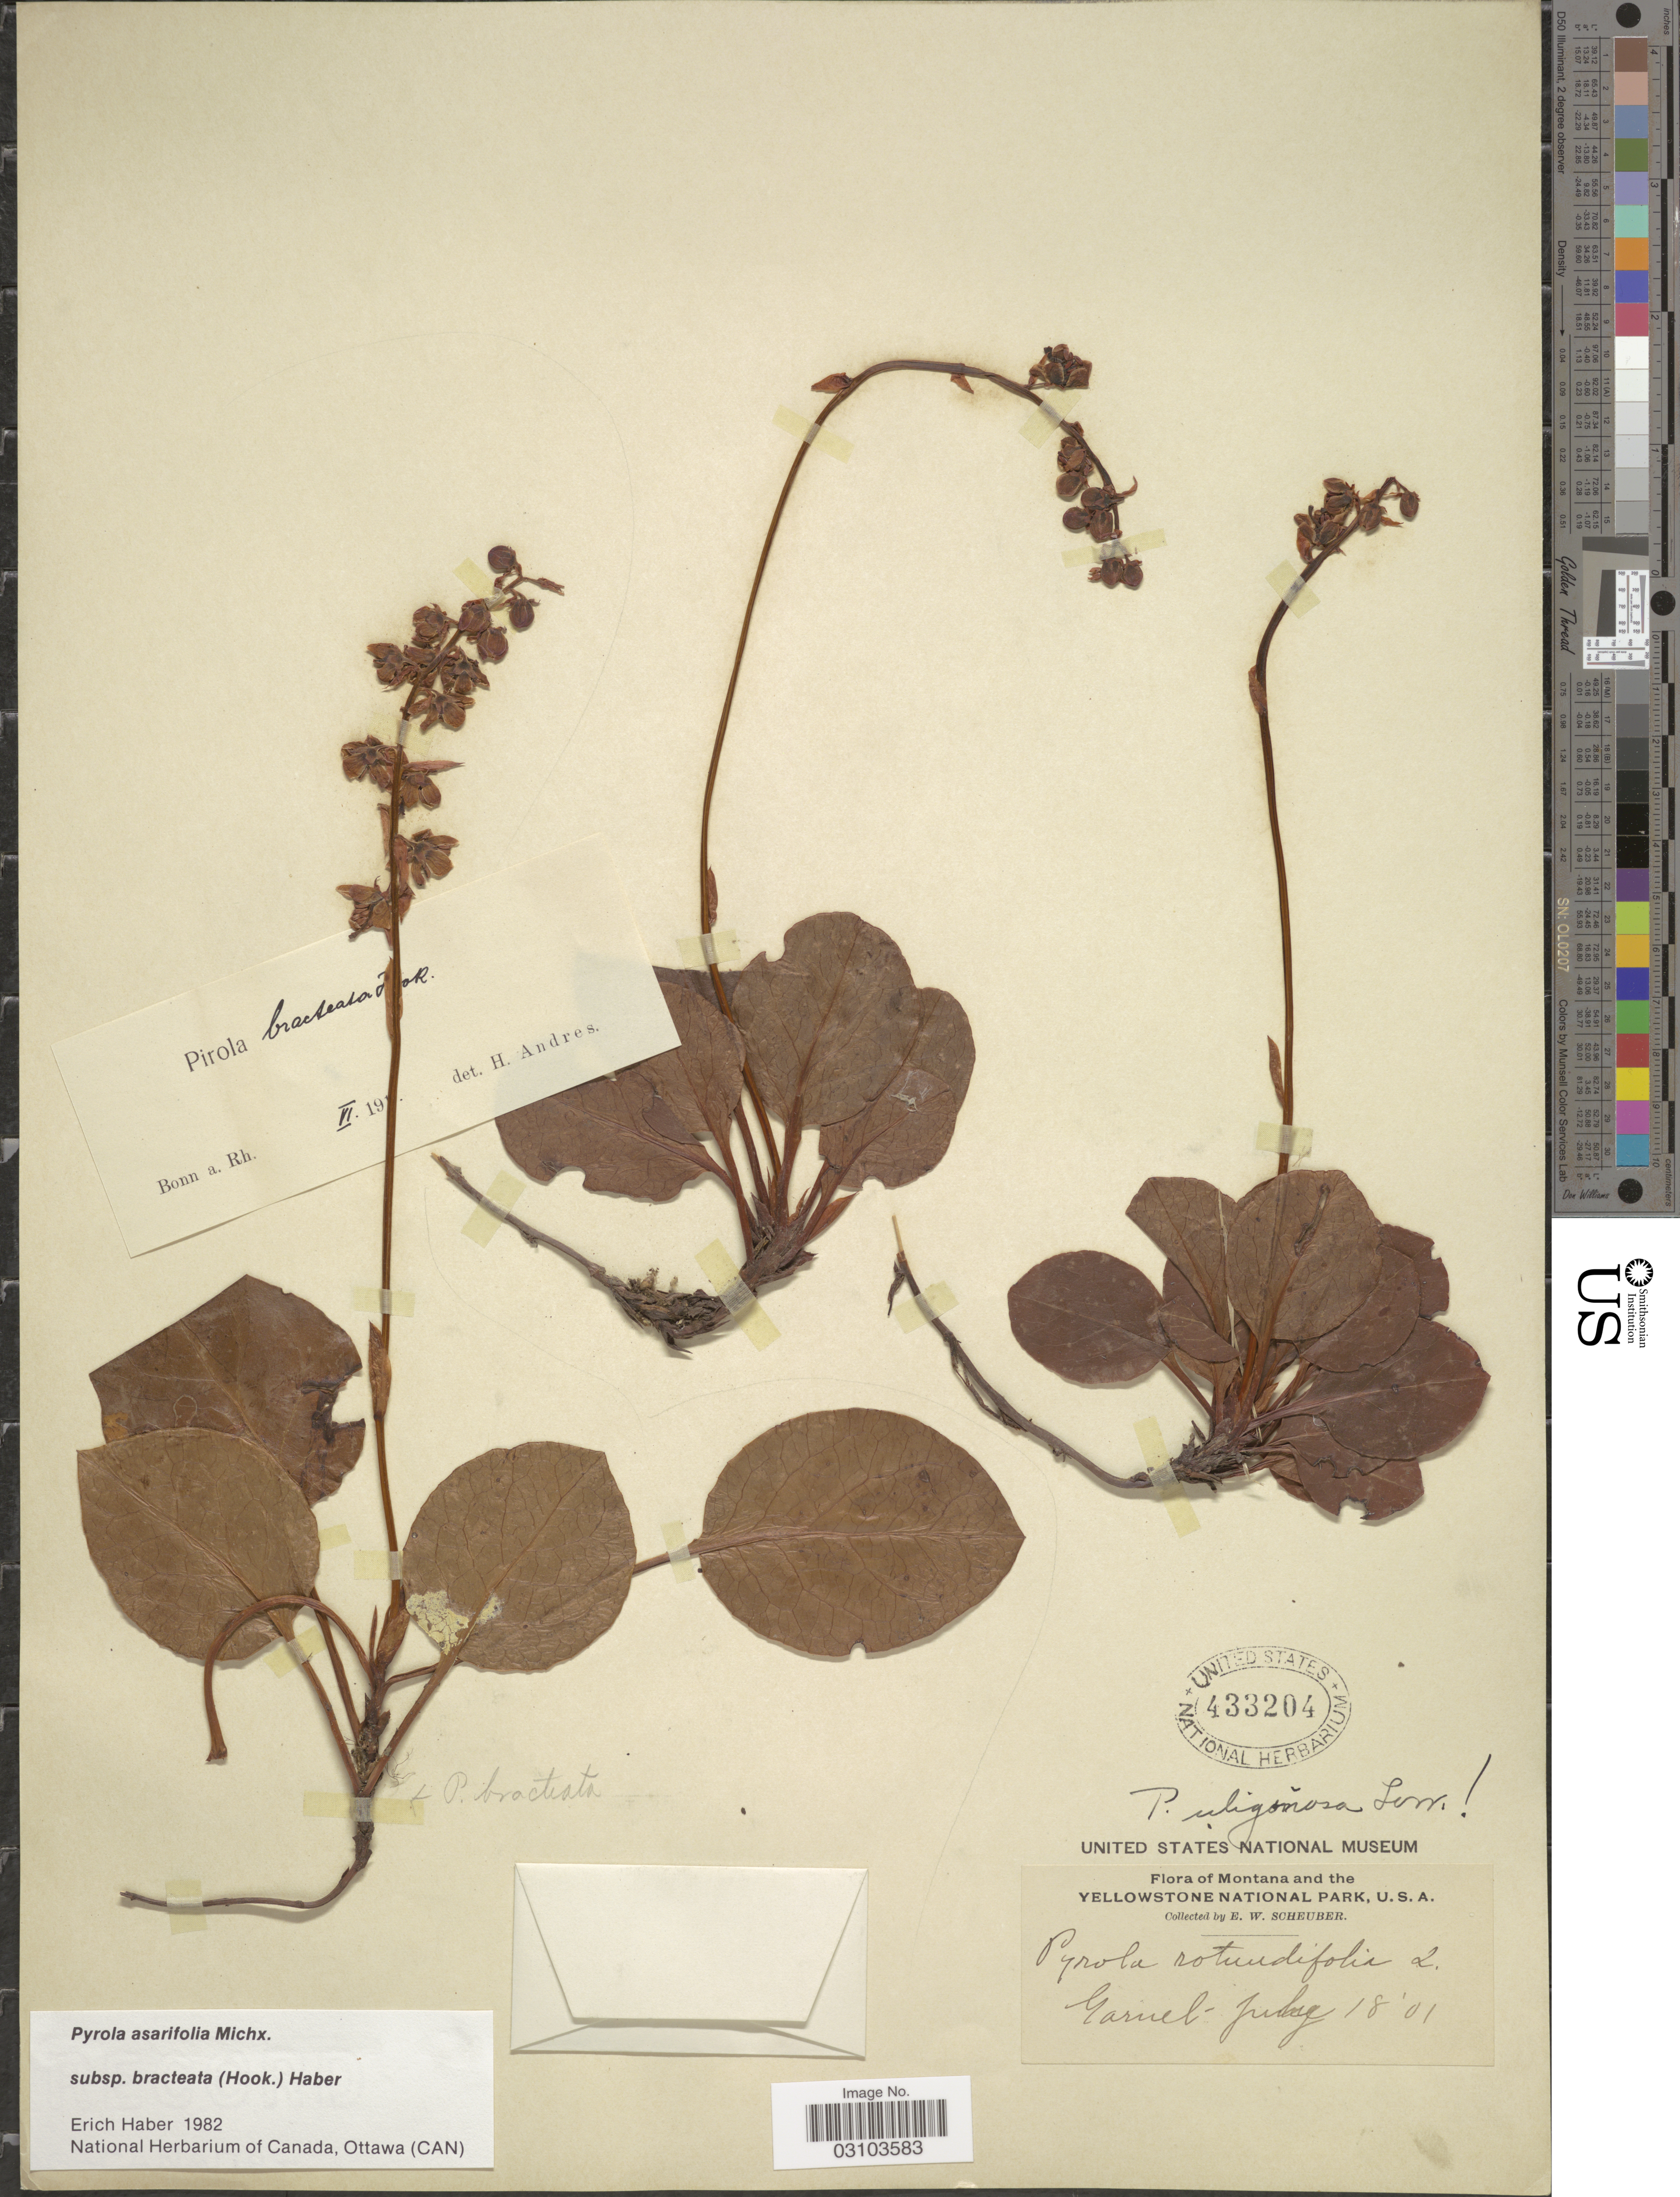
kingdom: Plantae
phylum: Tracheophyta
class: Magnoliopsida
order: Ericales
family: Ericaceae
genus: Pyrola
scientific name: Pyrola asarifolia subsp. bracteata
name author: (Hook.) Haber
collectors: E. Scheuber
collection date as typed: Transcribed d/m/y: 18/7/1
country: United States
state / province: Montana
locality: Montana and the Yellowstone National Park.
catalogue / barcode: US 433204